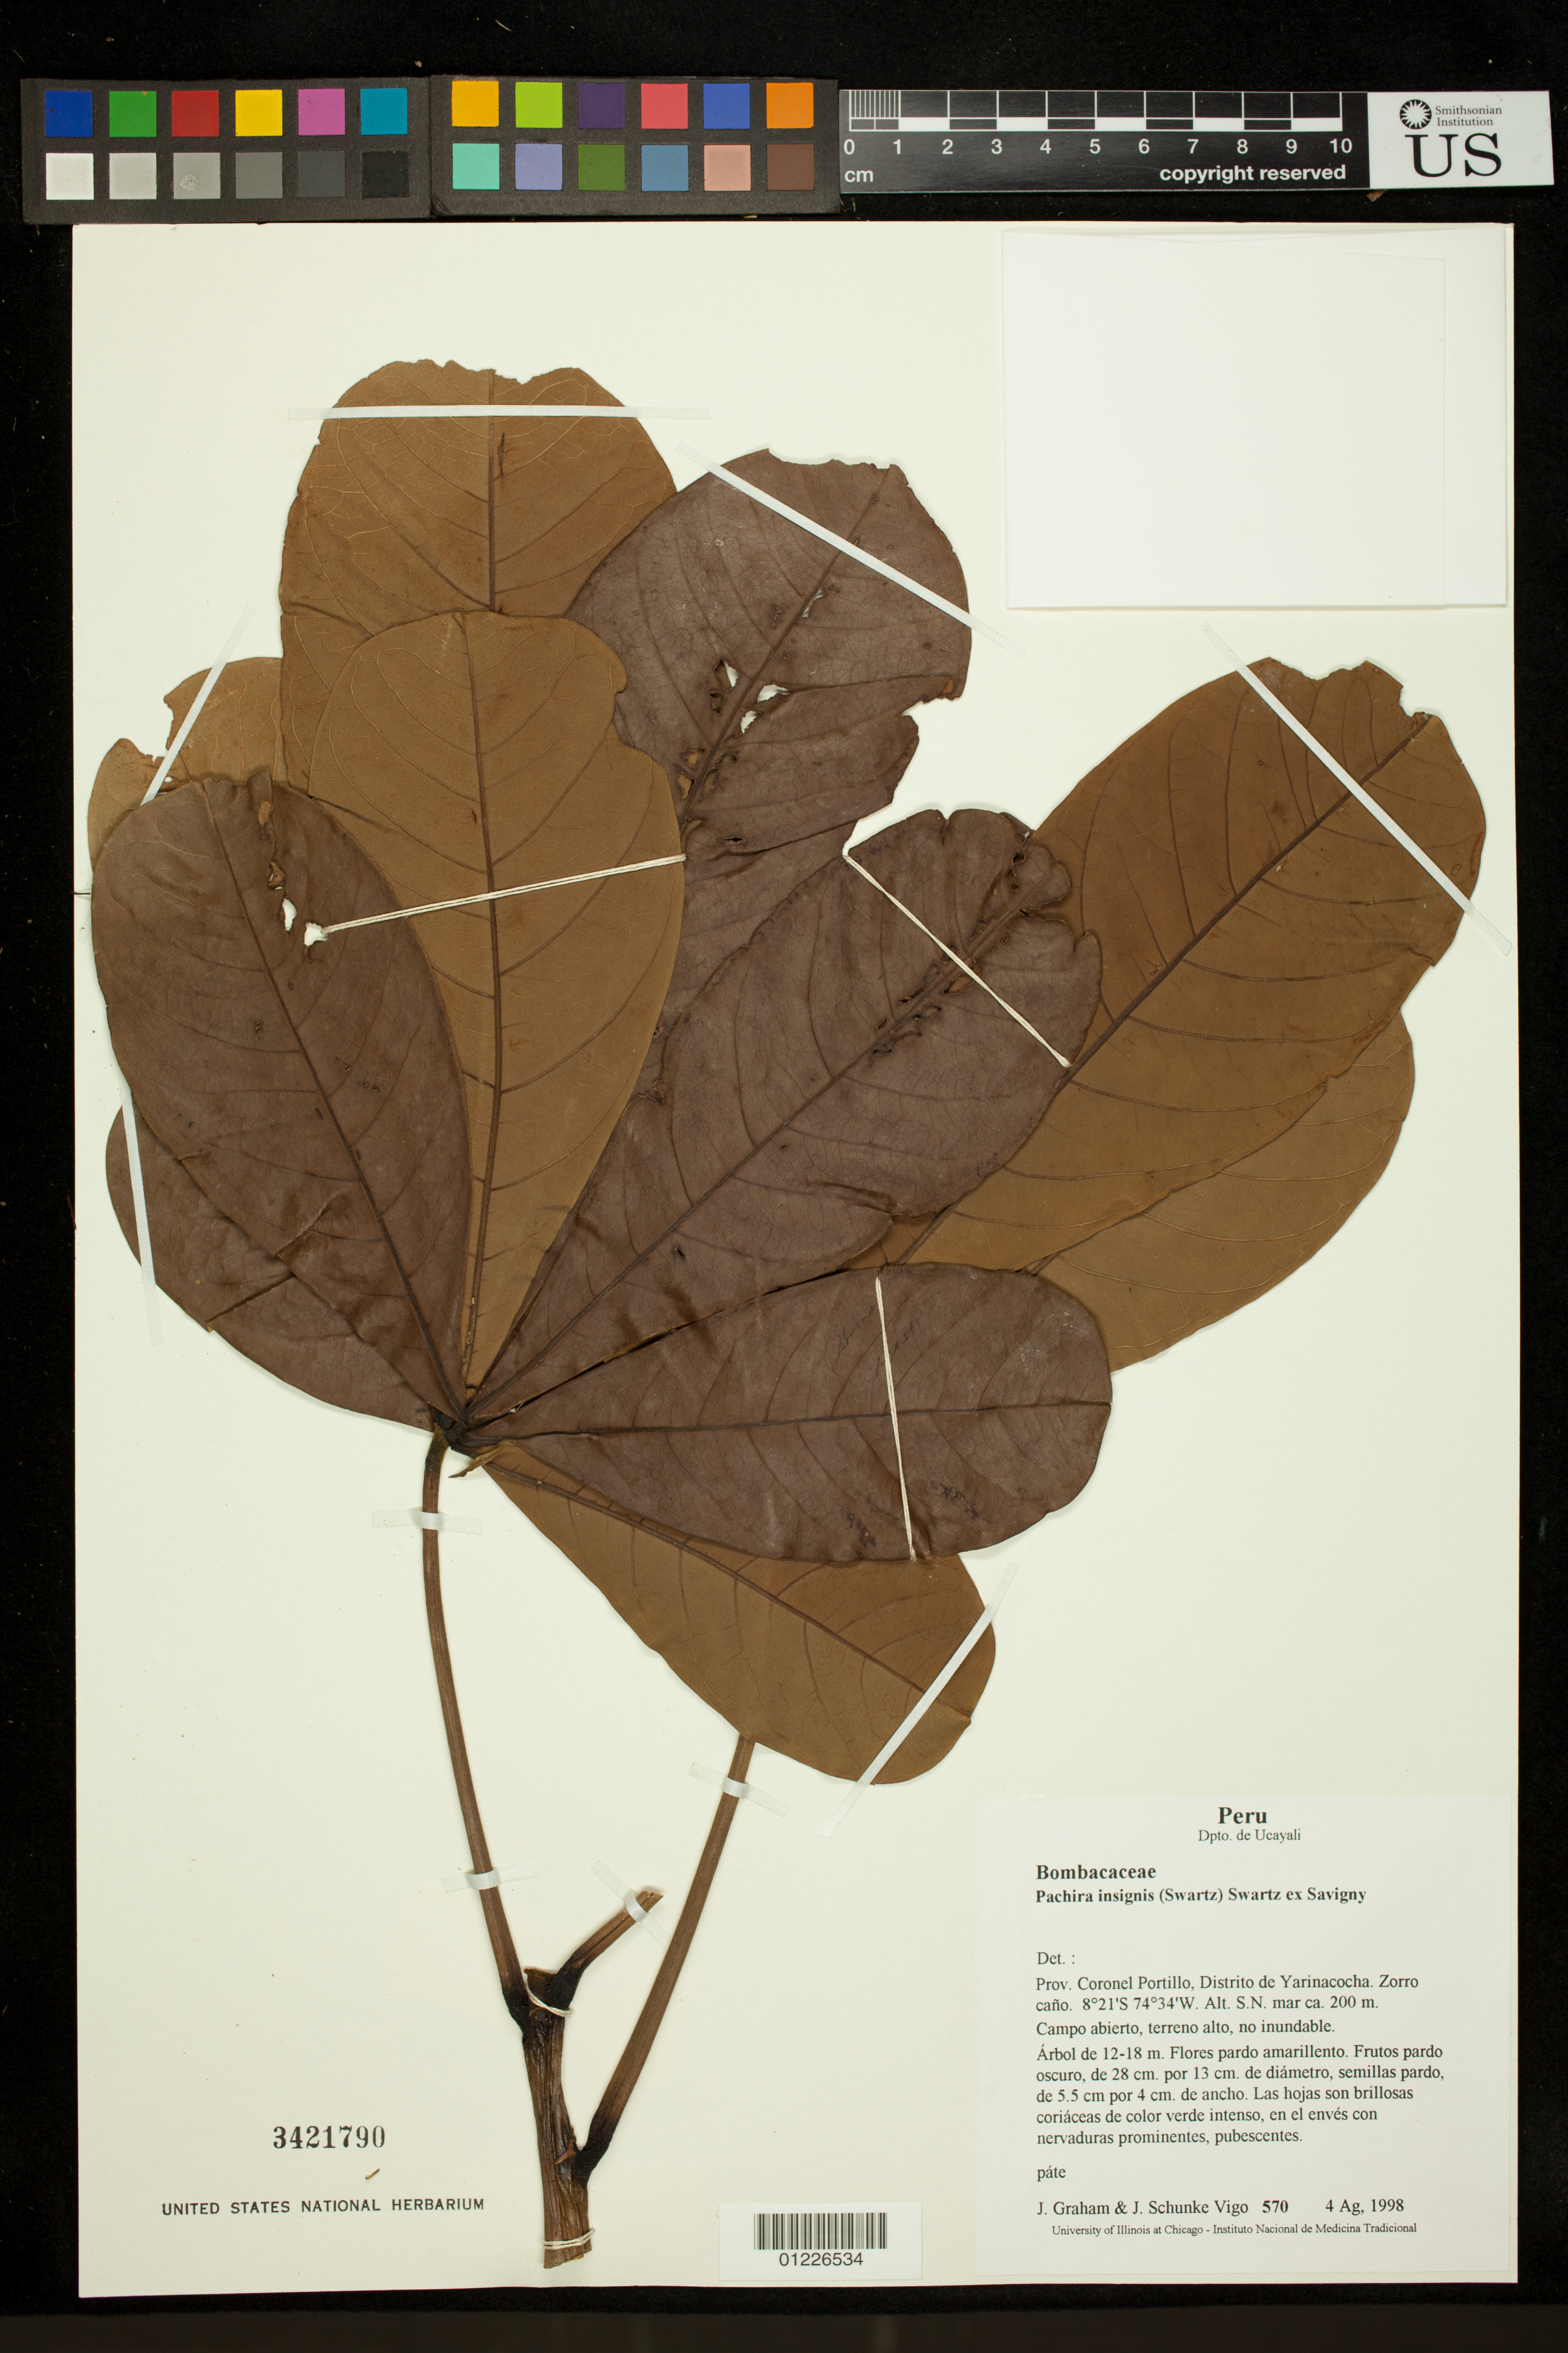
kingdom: Plantae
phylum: Tracheophyta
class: Magnoliopsida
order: Malvales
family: Malvaceae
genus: Pachira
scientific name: Pachira insignis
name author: (Sw.) Sw. ex Savigny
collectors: J. Graham & J. Schunke Vigo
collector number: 570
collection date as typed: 8/4/1998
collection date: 1998-08-04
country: Peru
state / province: Ucayali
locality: Dpto. de Ucayali, Prov. Coronel Portillo, Distrito de Yarinacocha, Zorro cano.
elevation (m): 200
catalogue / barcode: US 3421790